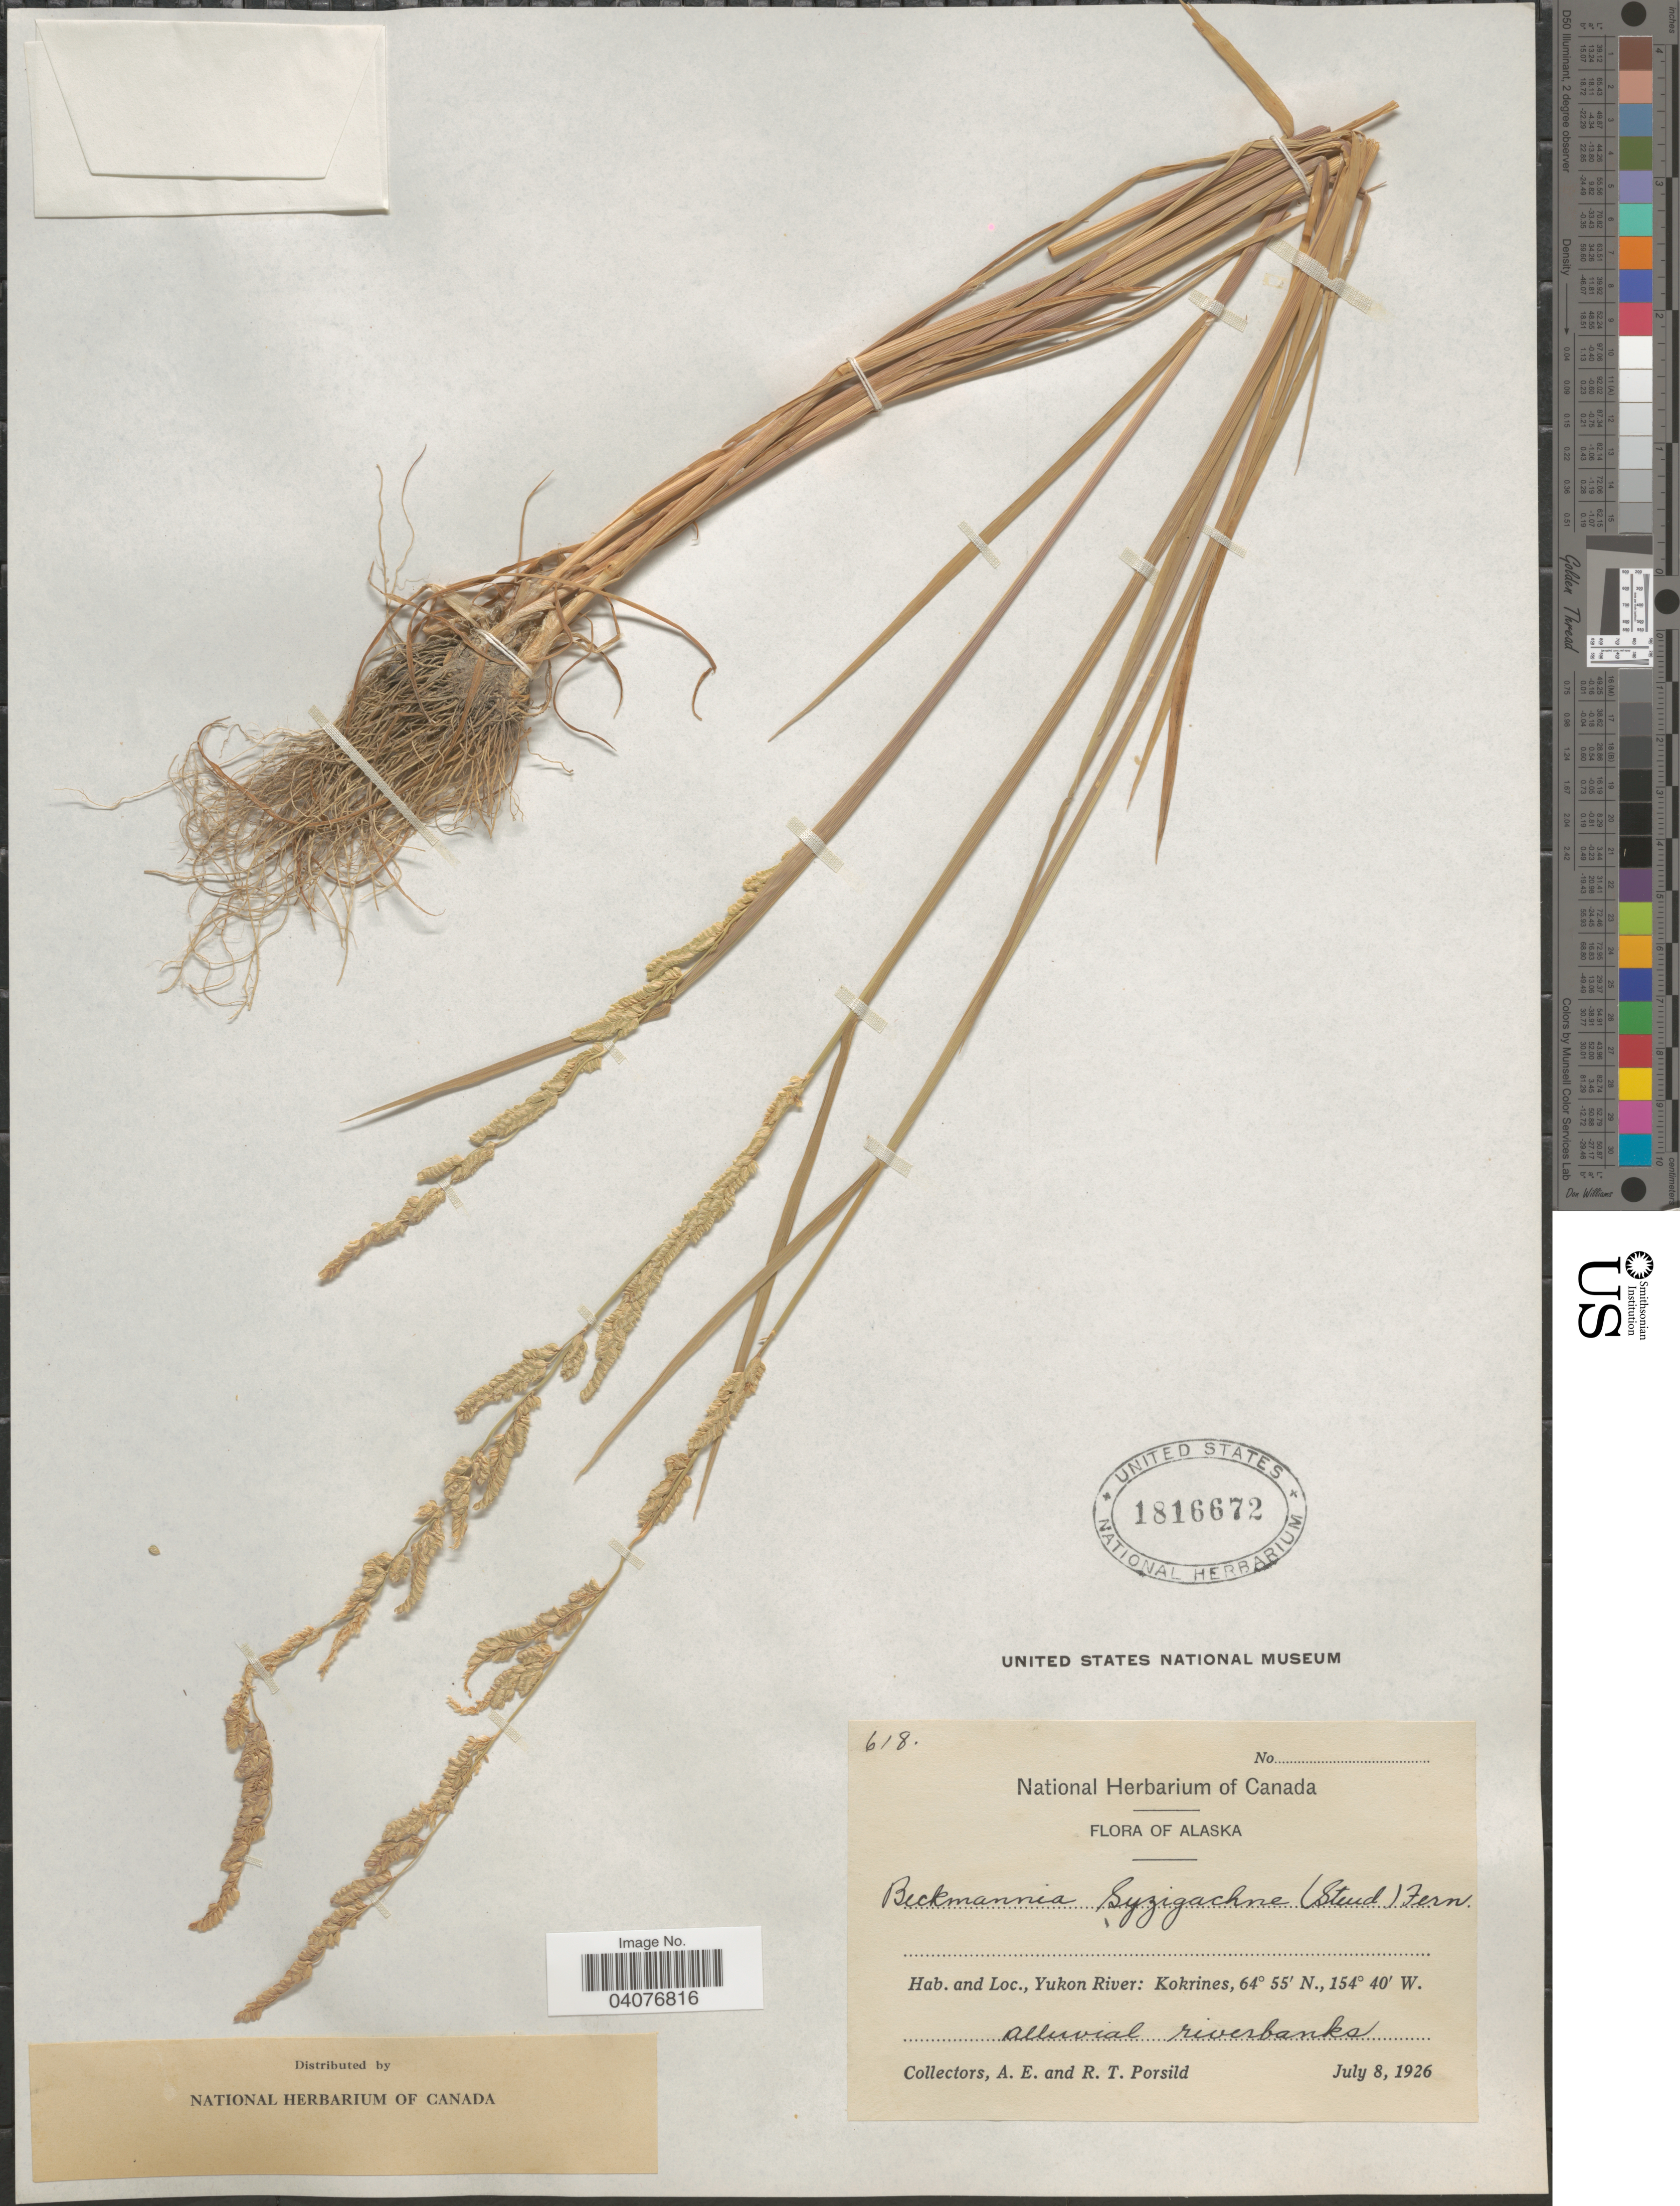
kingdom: Plantae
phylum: Tracheophyta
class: Liliopsida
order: Poales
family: Poaceae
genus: Beckmannia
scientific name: Beckmannia syzigachne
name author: (Steud.) Fernald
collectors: A. E. Porsild & R. T. Porsild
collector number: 618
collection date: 1926-07-08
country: United States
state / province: Alaska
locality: Yukon River: Kokrines.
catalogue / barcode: US 1816672